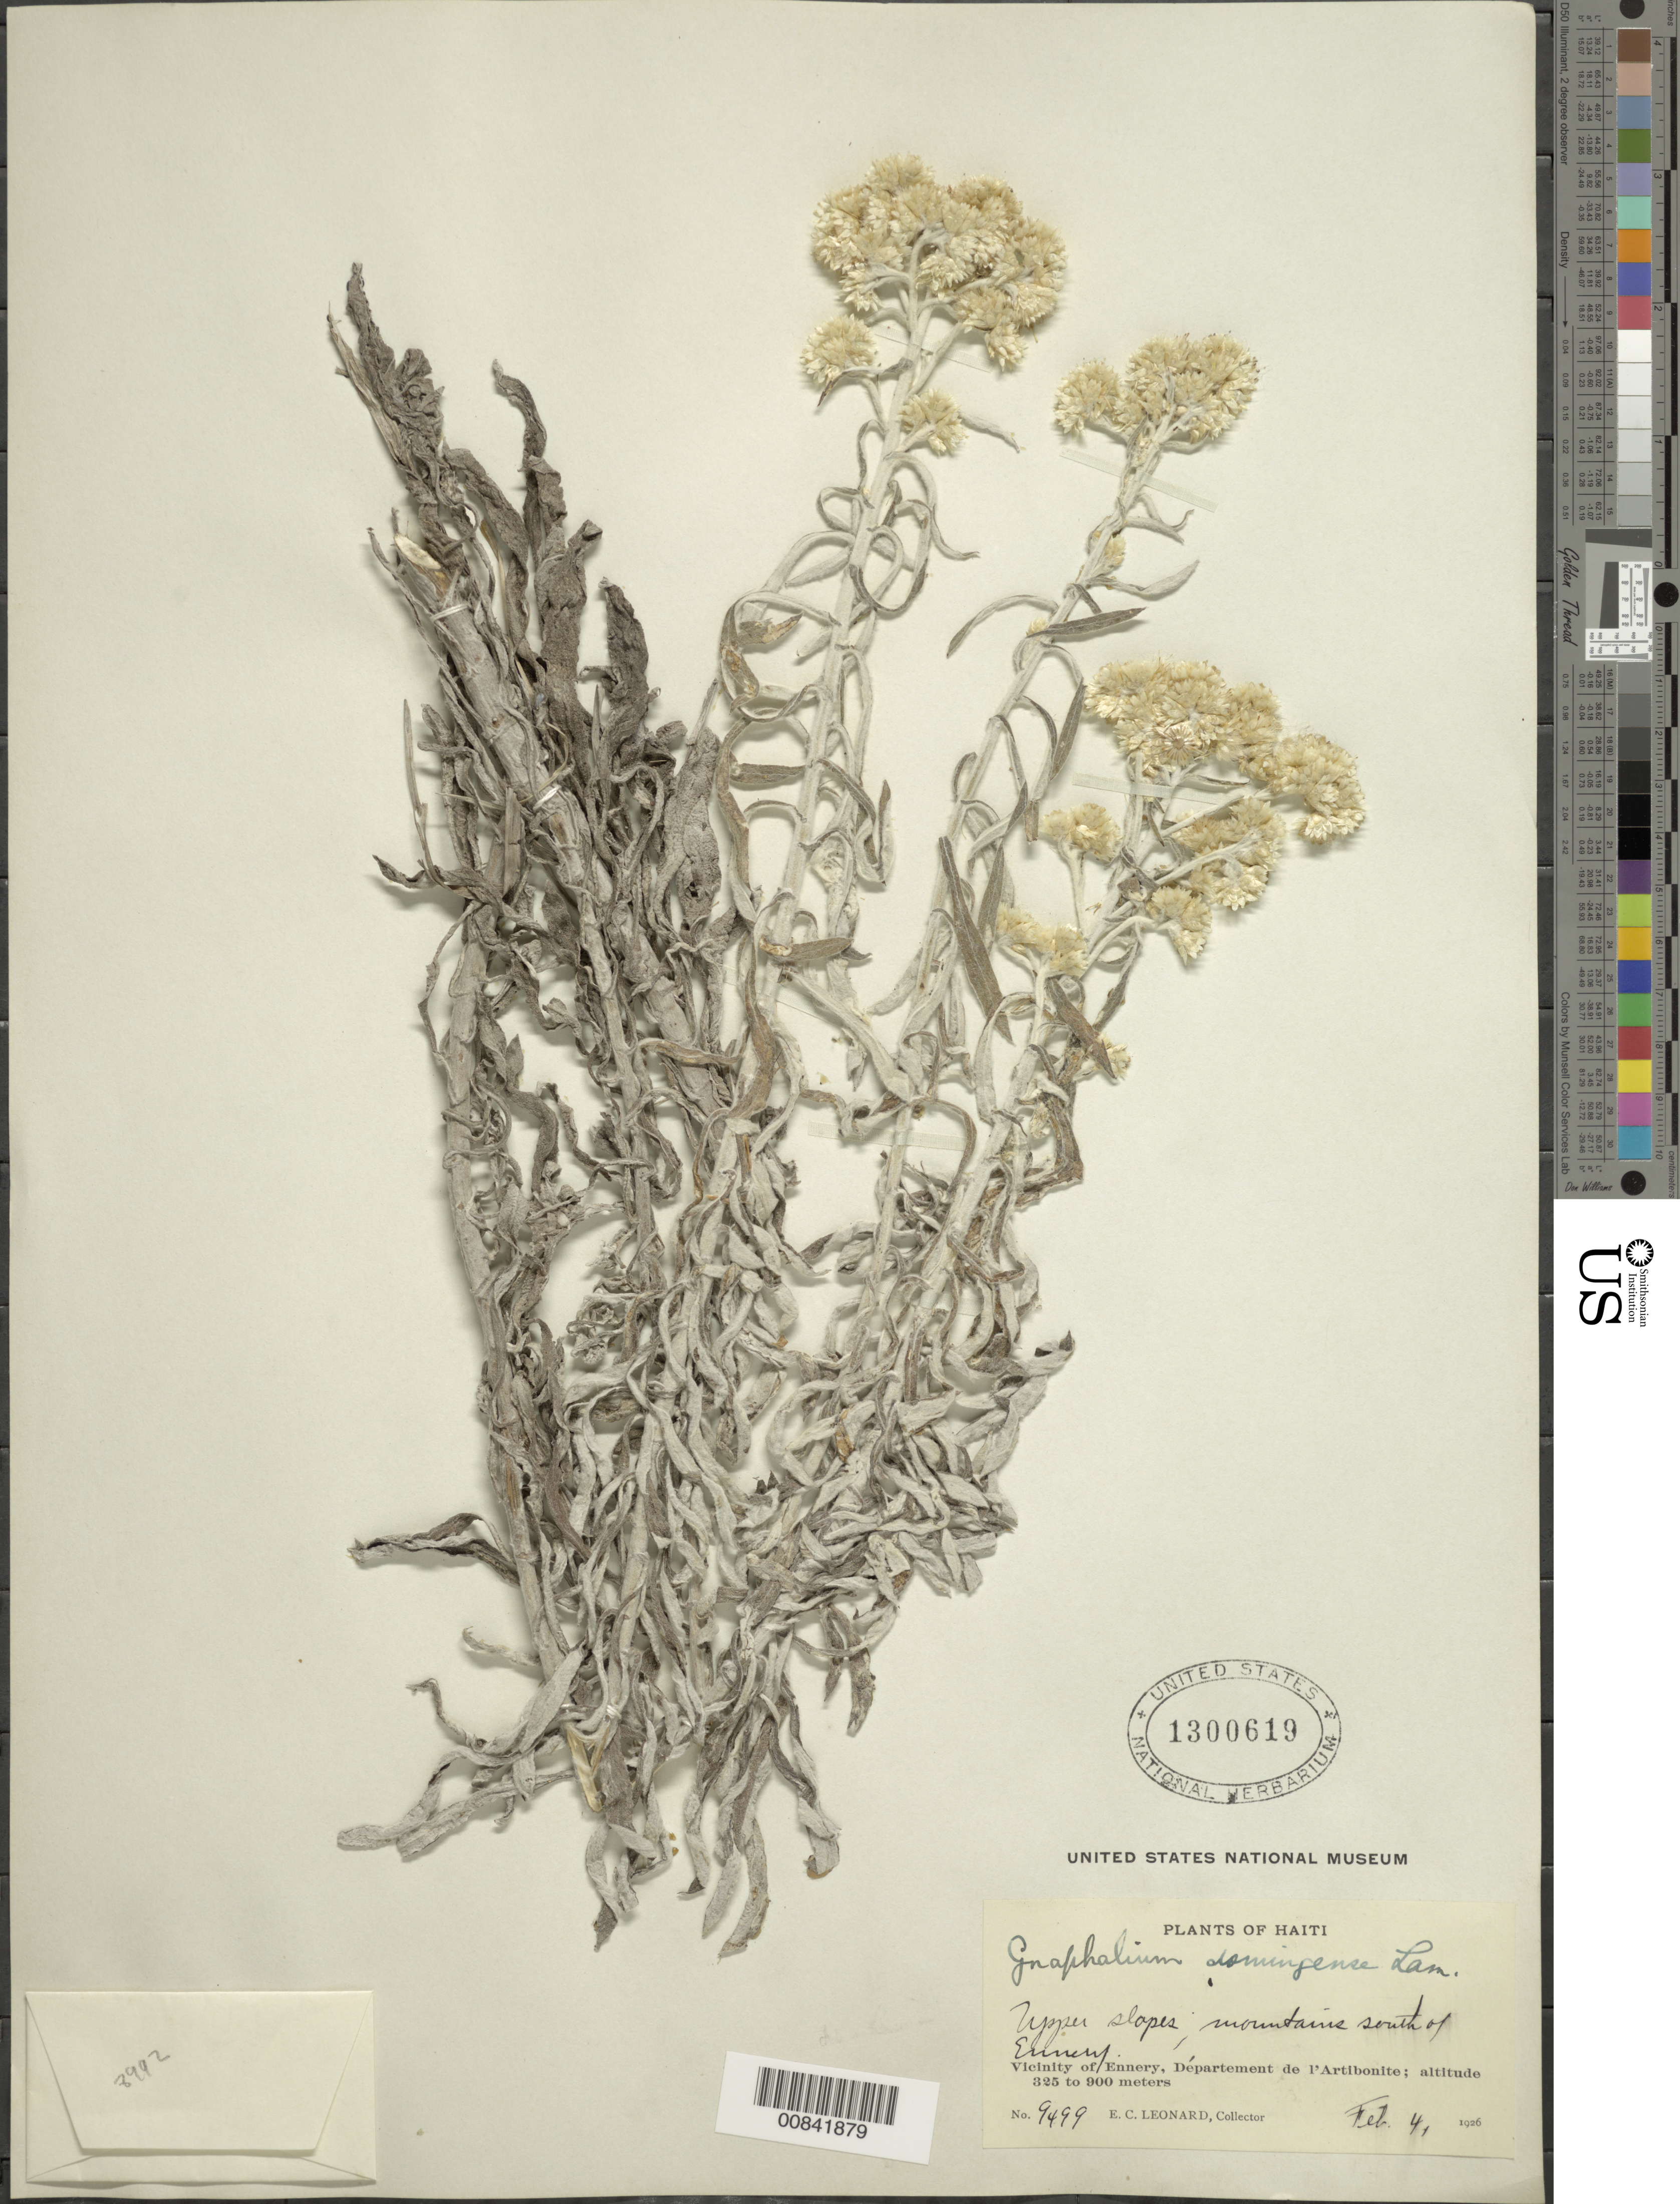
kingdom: Plantae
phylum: Tracheophyta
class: Magnoliopsida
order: Asterales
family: Asteraceae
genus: Pseudognaphalium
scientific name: Pseudognaphalium domingense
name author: (Lam.) Anderb.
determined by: Nesom, Guy L.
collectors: E. C. Leonard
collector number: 9499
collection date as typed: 04 Feb 1926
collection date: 1926-02-04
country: Haiti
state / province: Artibonite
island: Hispaniola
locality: Vicinity of Ennery, mountains S of town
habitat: Upper slopes of mountains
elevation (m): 325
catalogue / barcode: US 1300619